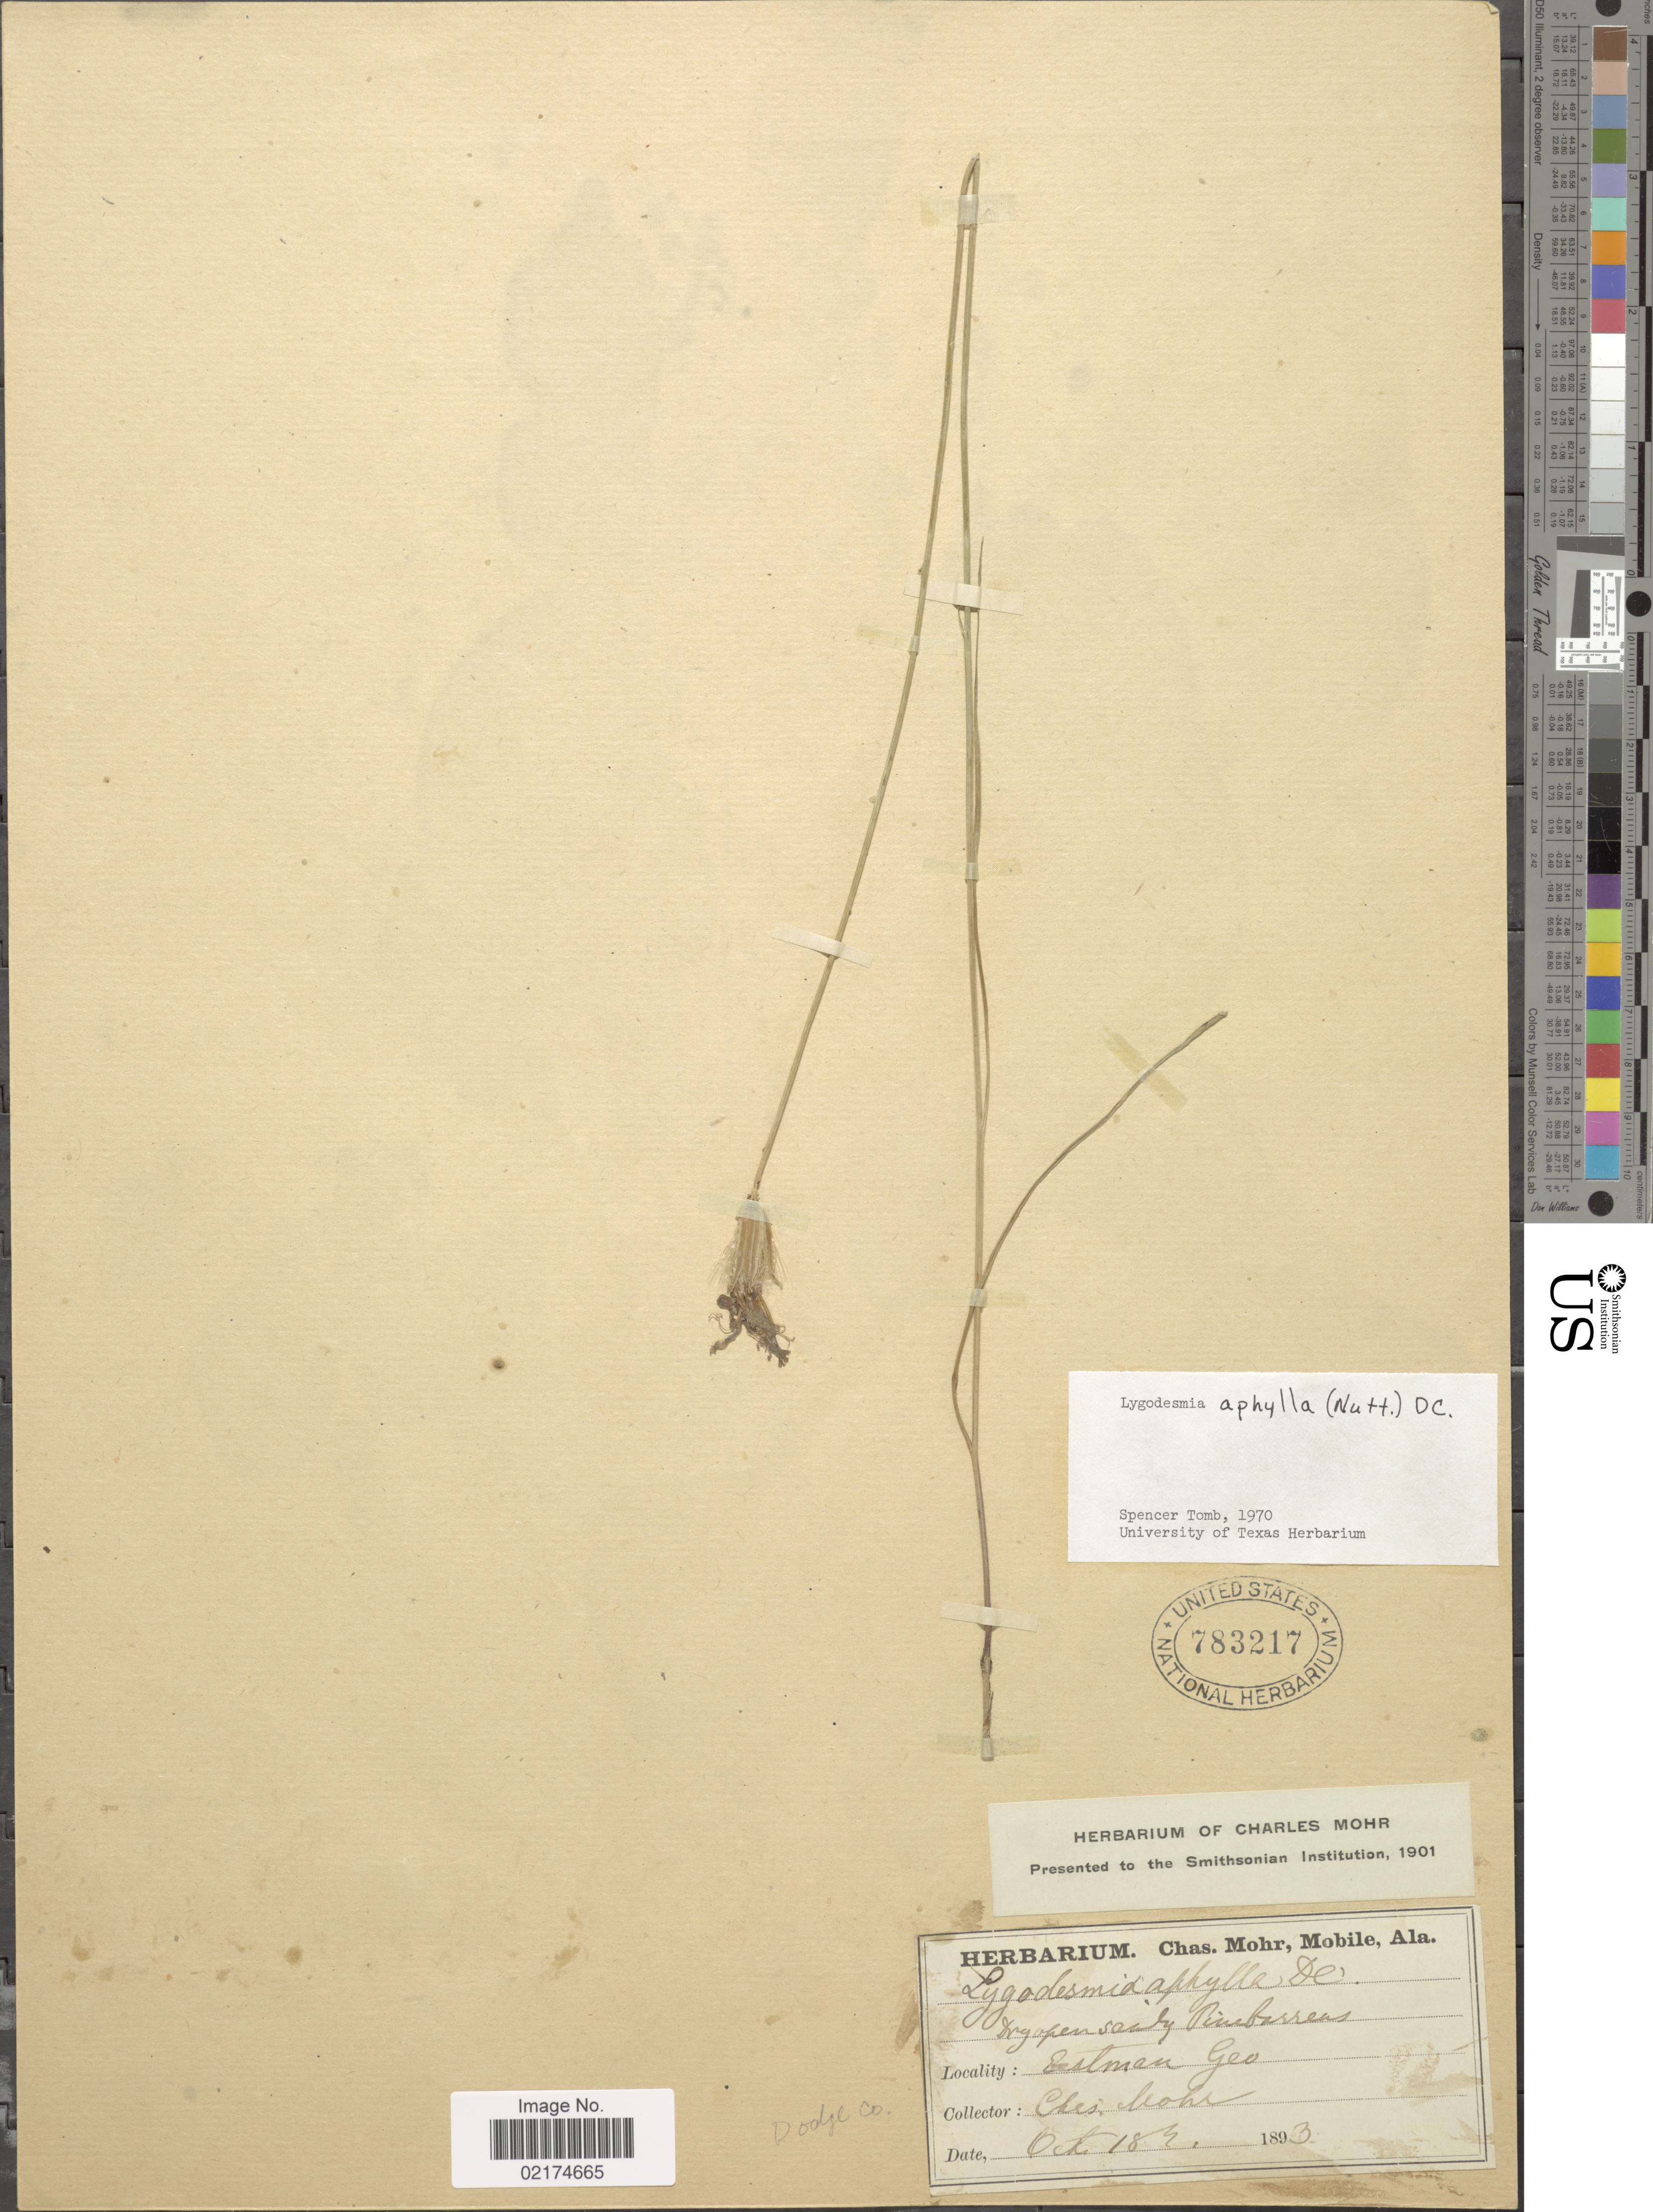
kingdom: Plantae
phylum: Tracheophyta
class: Magnoliopsida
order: Asterales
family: Asteraceae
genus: Lygodesmia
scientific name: Lygodesmia aphylla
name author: (Nutt.) DC.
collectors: Mohr, C. T. (herbarium)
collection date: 1893-10-18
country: United States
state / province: Georgia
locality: Eastman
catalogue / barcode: US 783217